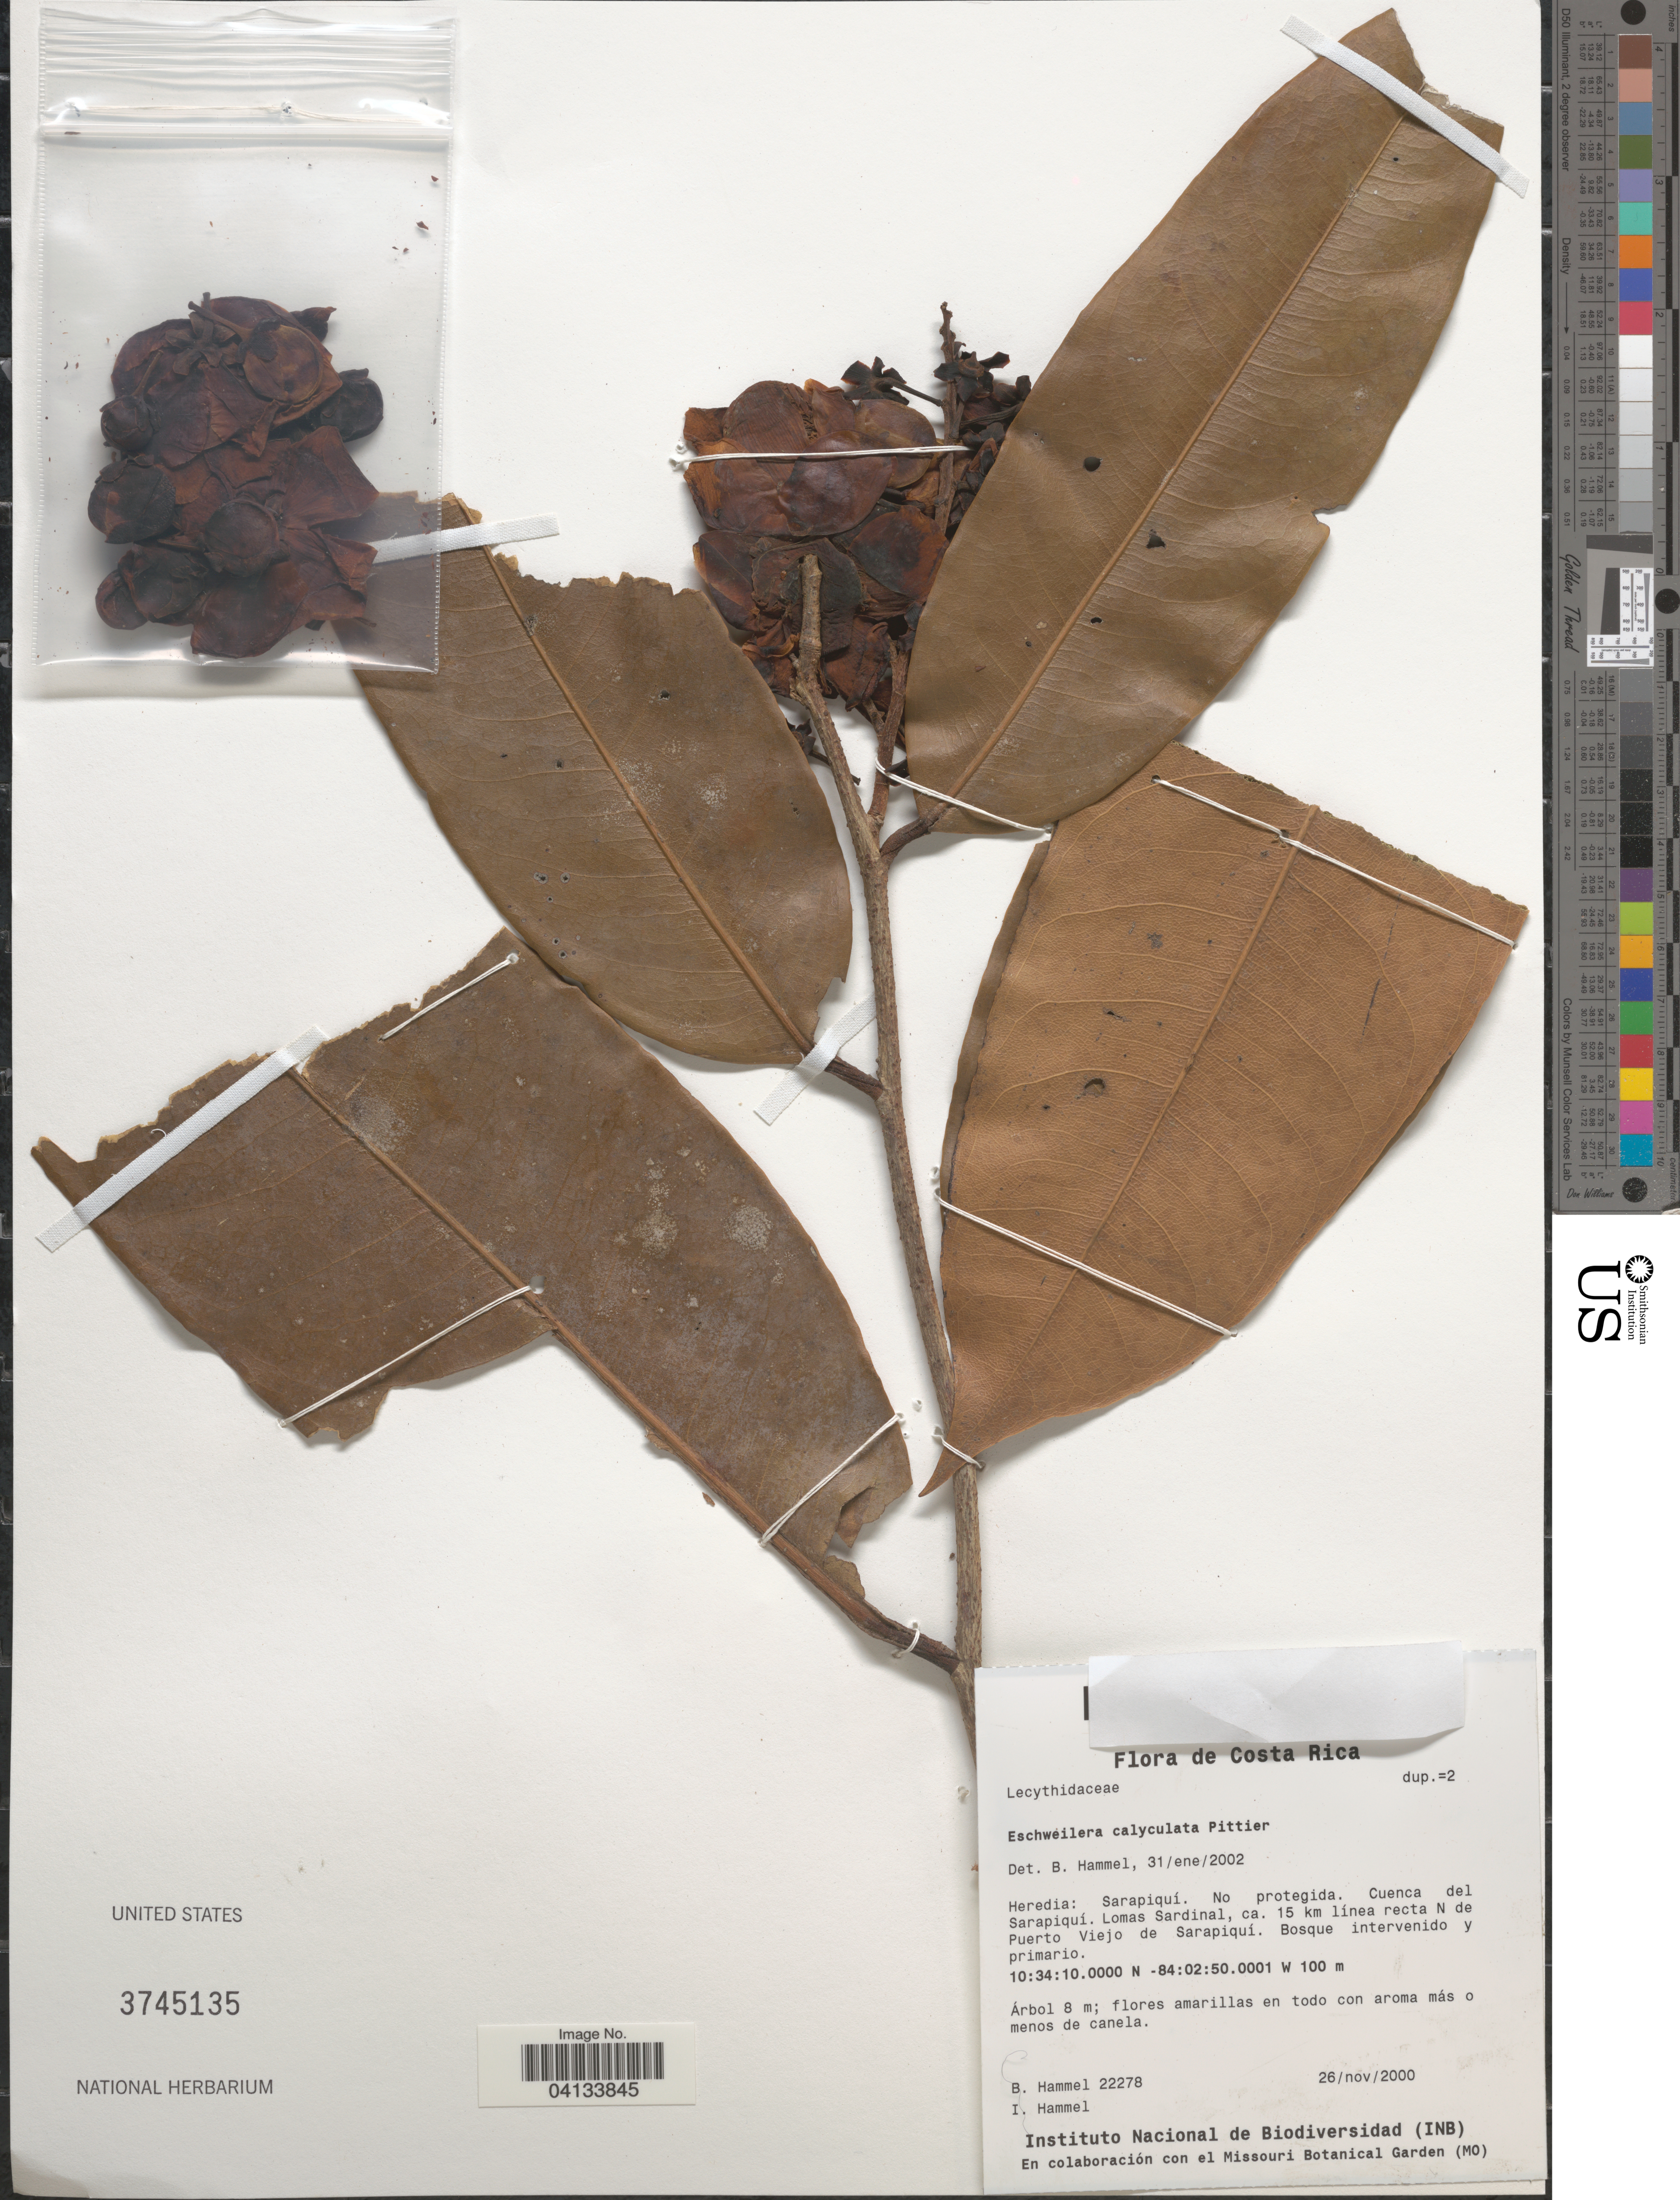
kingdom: Plantae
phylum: Tracheophyta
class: Magnoliopsida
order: Ericales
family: Lecythidaceae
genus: Eschweilera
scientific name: Eschweilera calyculata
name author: Pittier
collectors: B. Hammel & I. Hammel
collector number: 22278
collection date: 2000-11-26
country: Costa Rica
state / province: Heredia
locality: Sarapiquí. No protegida. Cuenca del Sarapiquí. Lomas Sardinal, ca. 15 km línea recta N de Puerto Viejo de Sarapiquí.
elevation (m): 100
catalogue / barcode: US 3745135